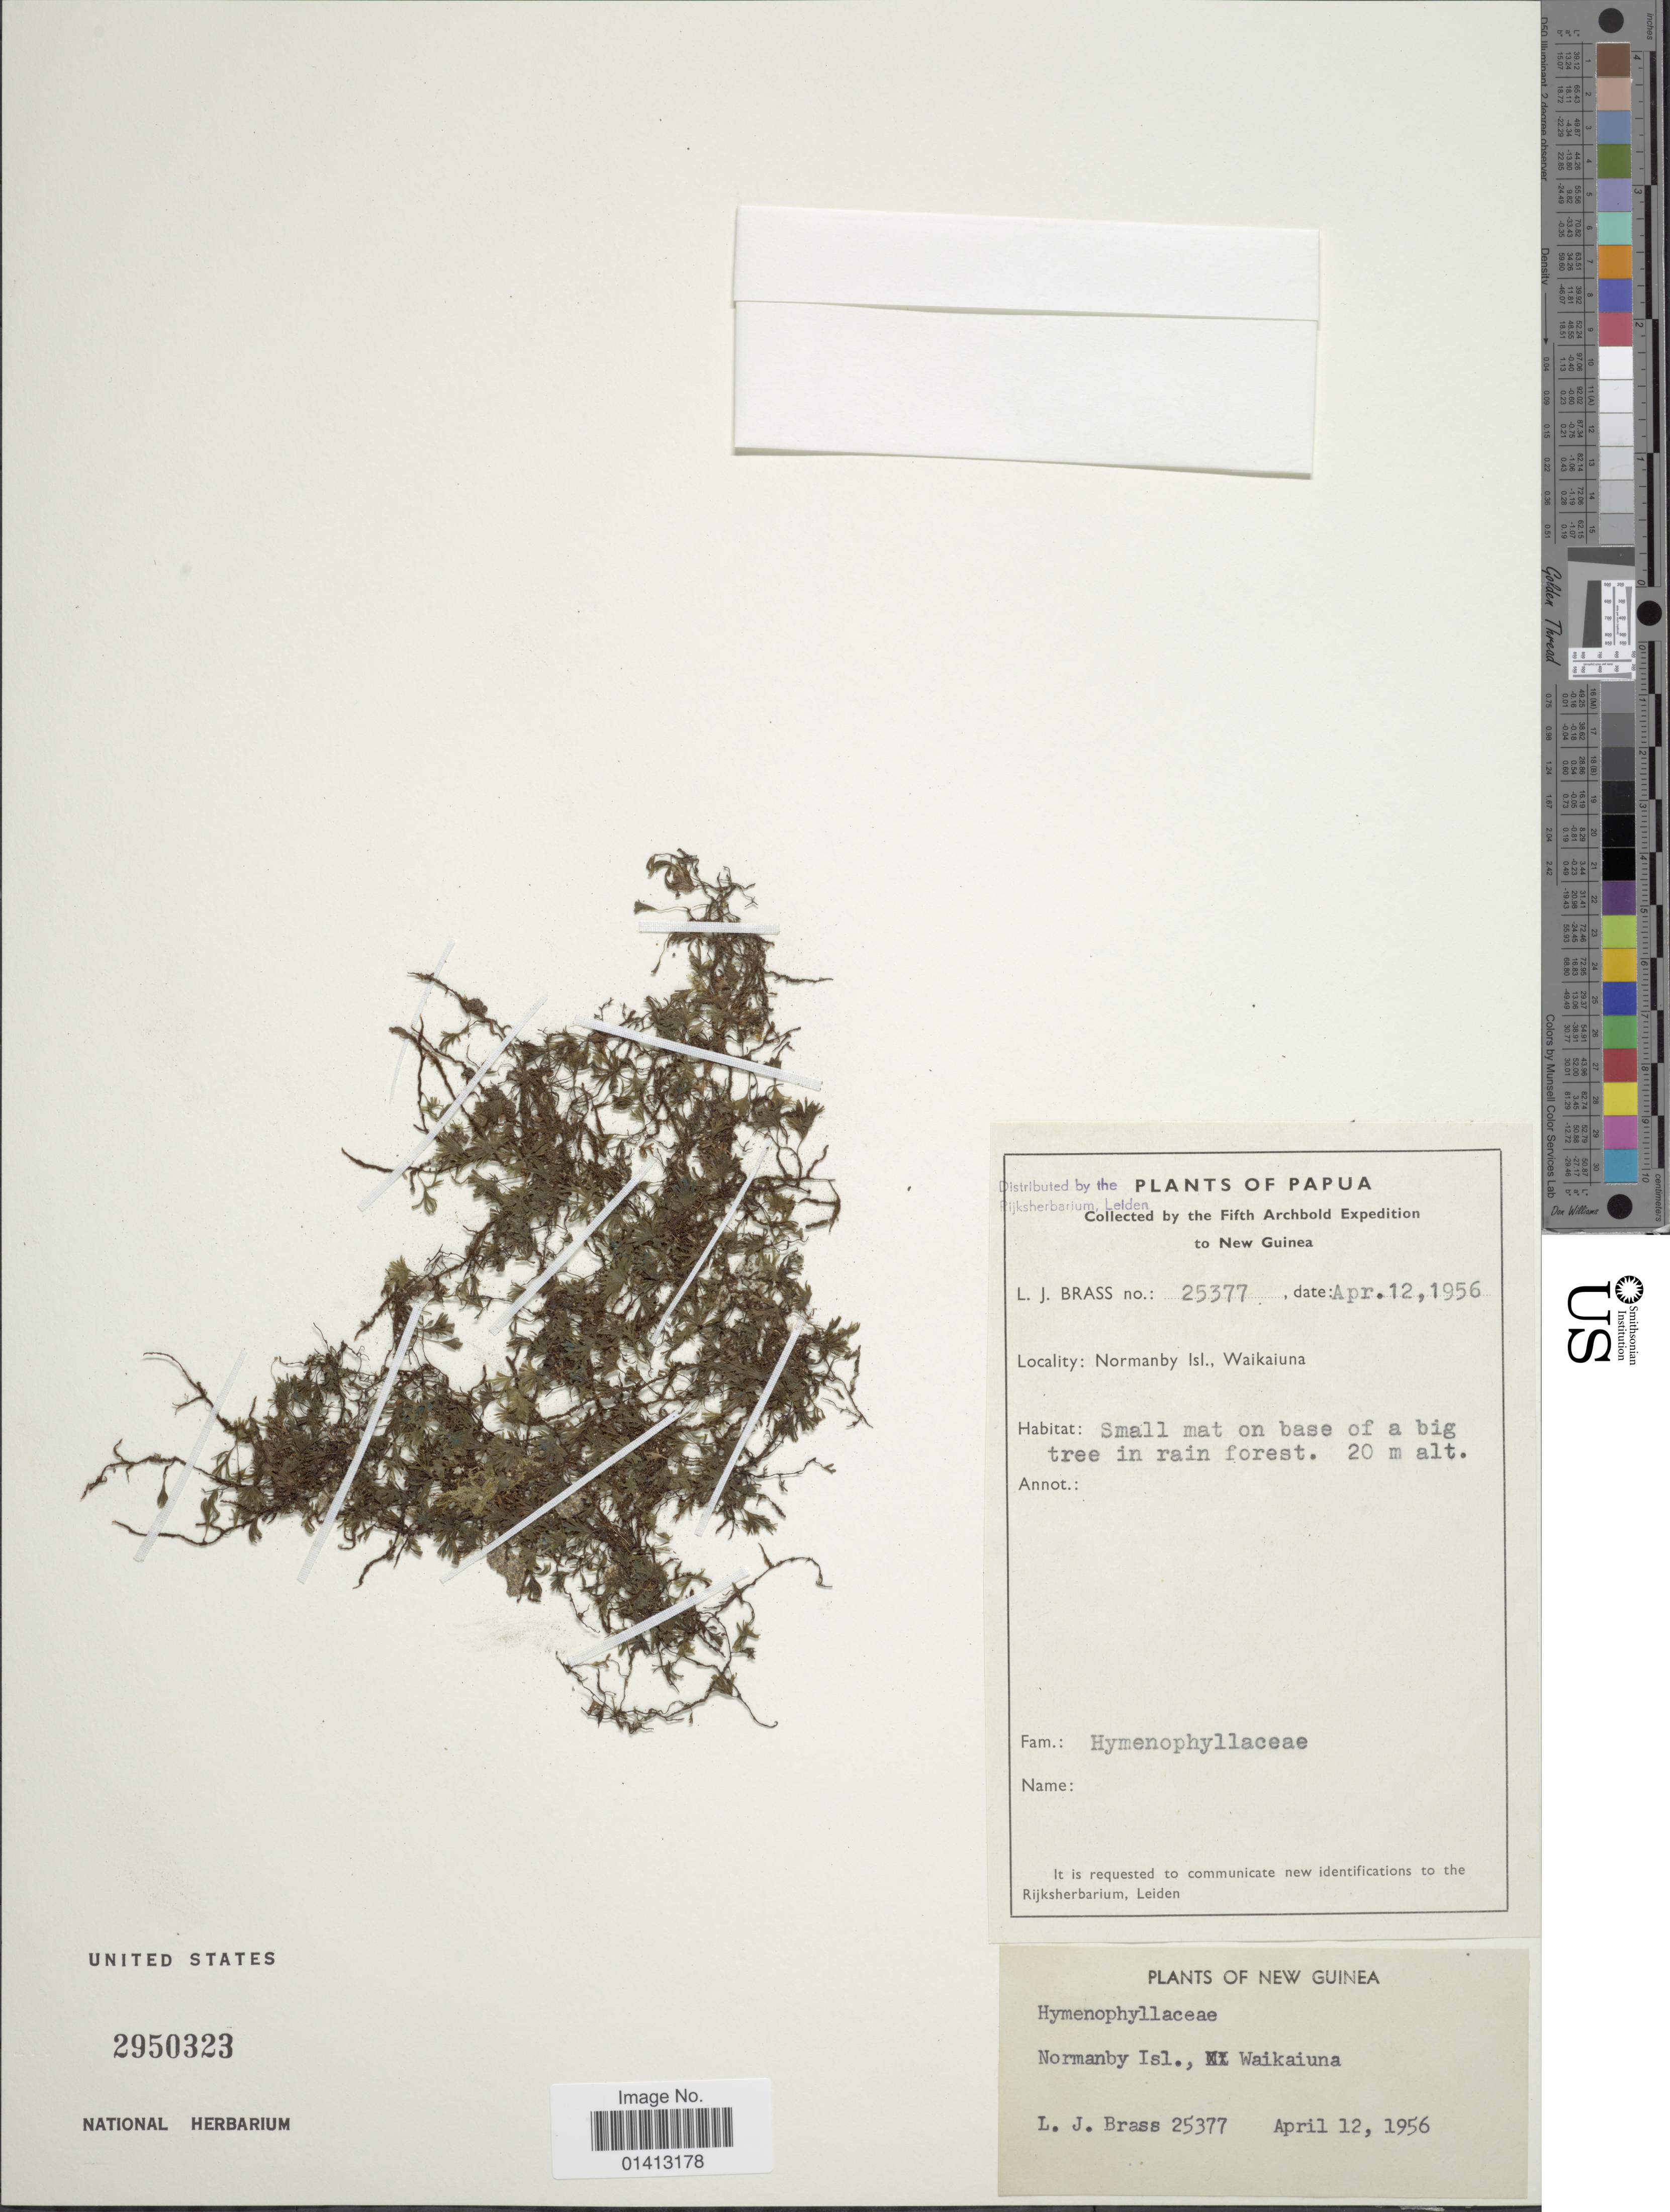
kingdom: Plantae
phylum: Tracheophyta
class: Polypodiopsida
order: Hymenophyllales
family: Hymenophyllaceae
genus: Crepidomanes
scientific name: Crepidomanes sp.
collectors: L. J. Brass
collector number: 25377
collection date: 1956-04-12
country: Papua New Guinea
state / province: Milne Bay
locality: Normanby Isl., Waikaiuna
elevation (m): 20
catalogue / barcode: US 2950323